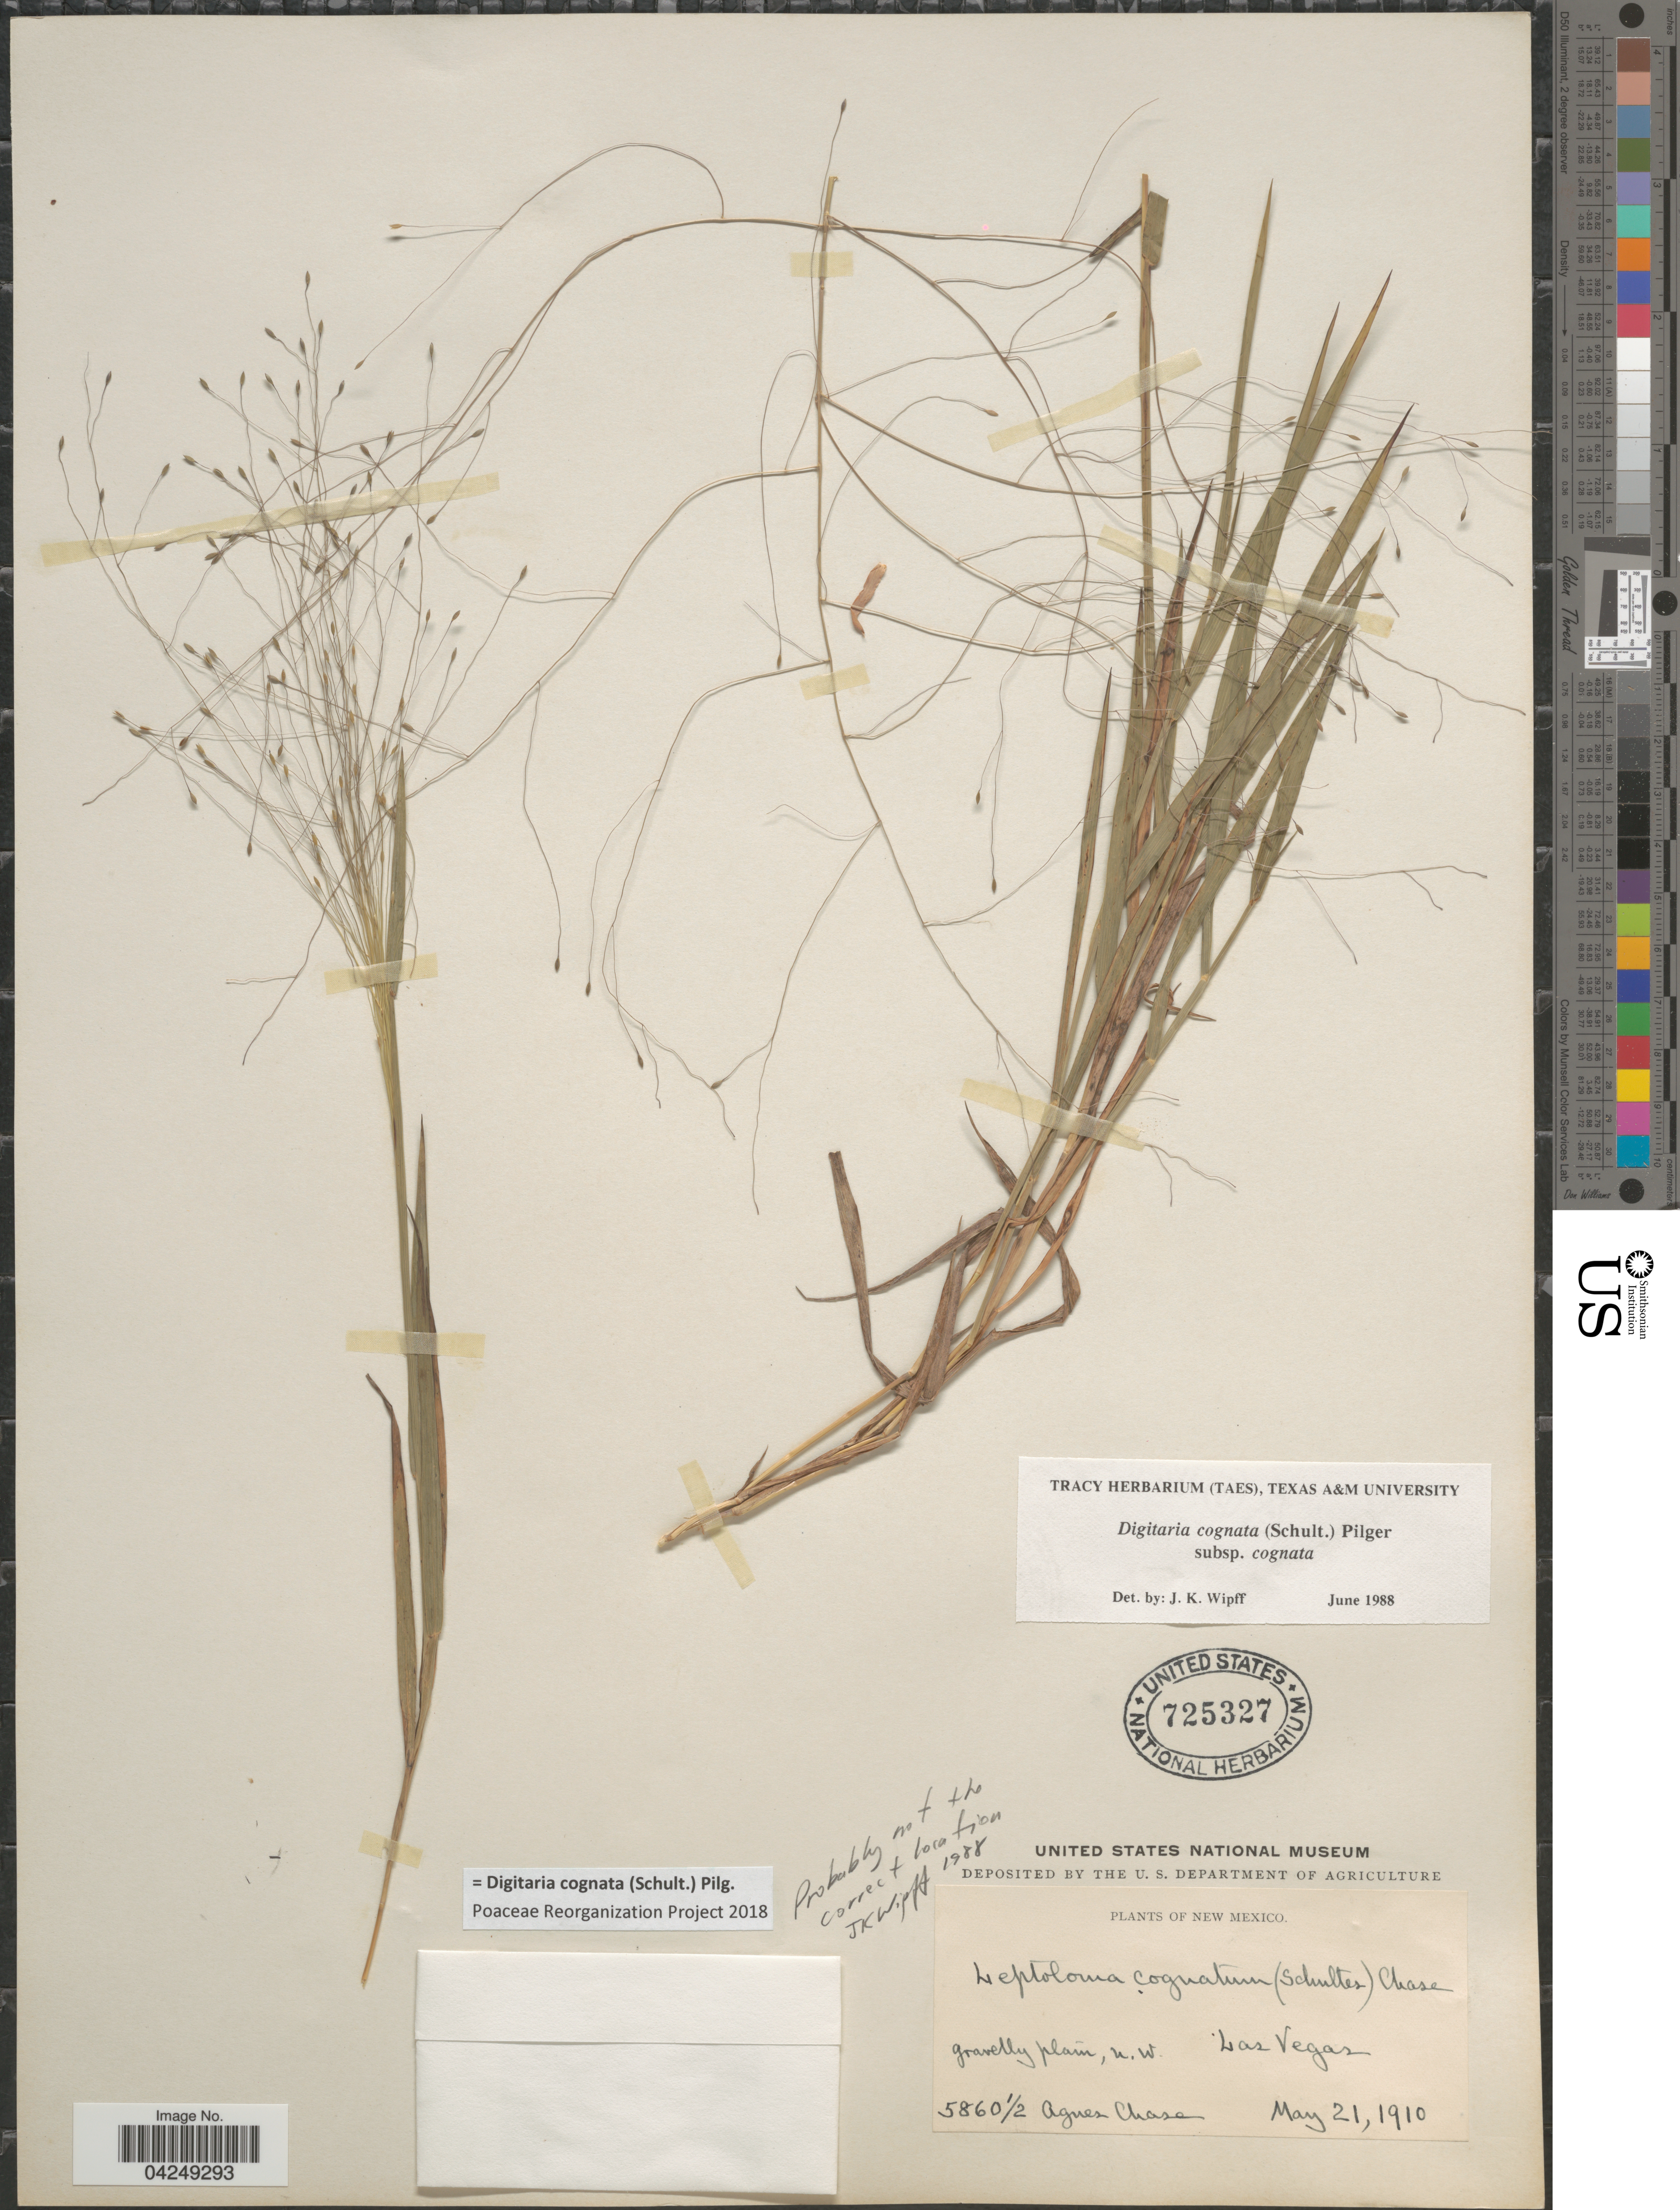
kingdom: Plantae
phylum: Tracheophyta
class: Liliopsida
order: Poales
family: Poaceae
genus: Digitaria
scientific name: Digitaria cognata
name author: (Scult.) Pilg.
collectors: A. Chase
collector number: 5860½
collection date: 1910-05-21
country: United States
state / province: New Mexico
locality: Gravelly plain, n. w. Las Vegas.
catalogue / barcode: US 725327